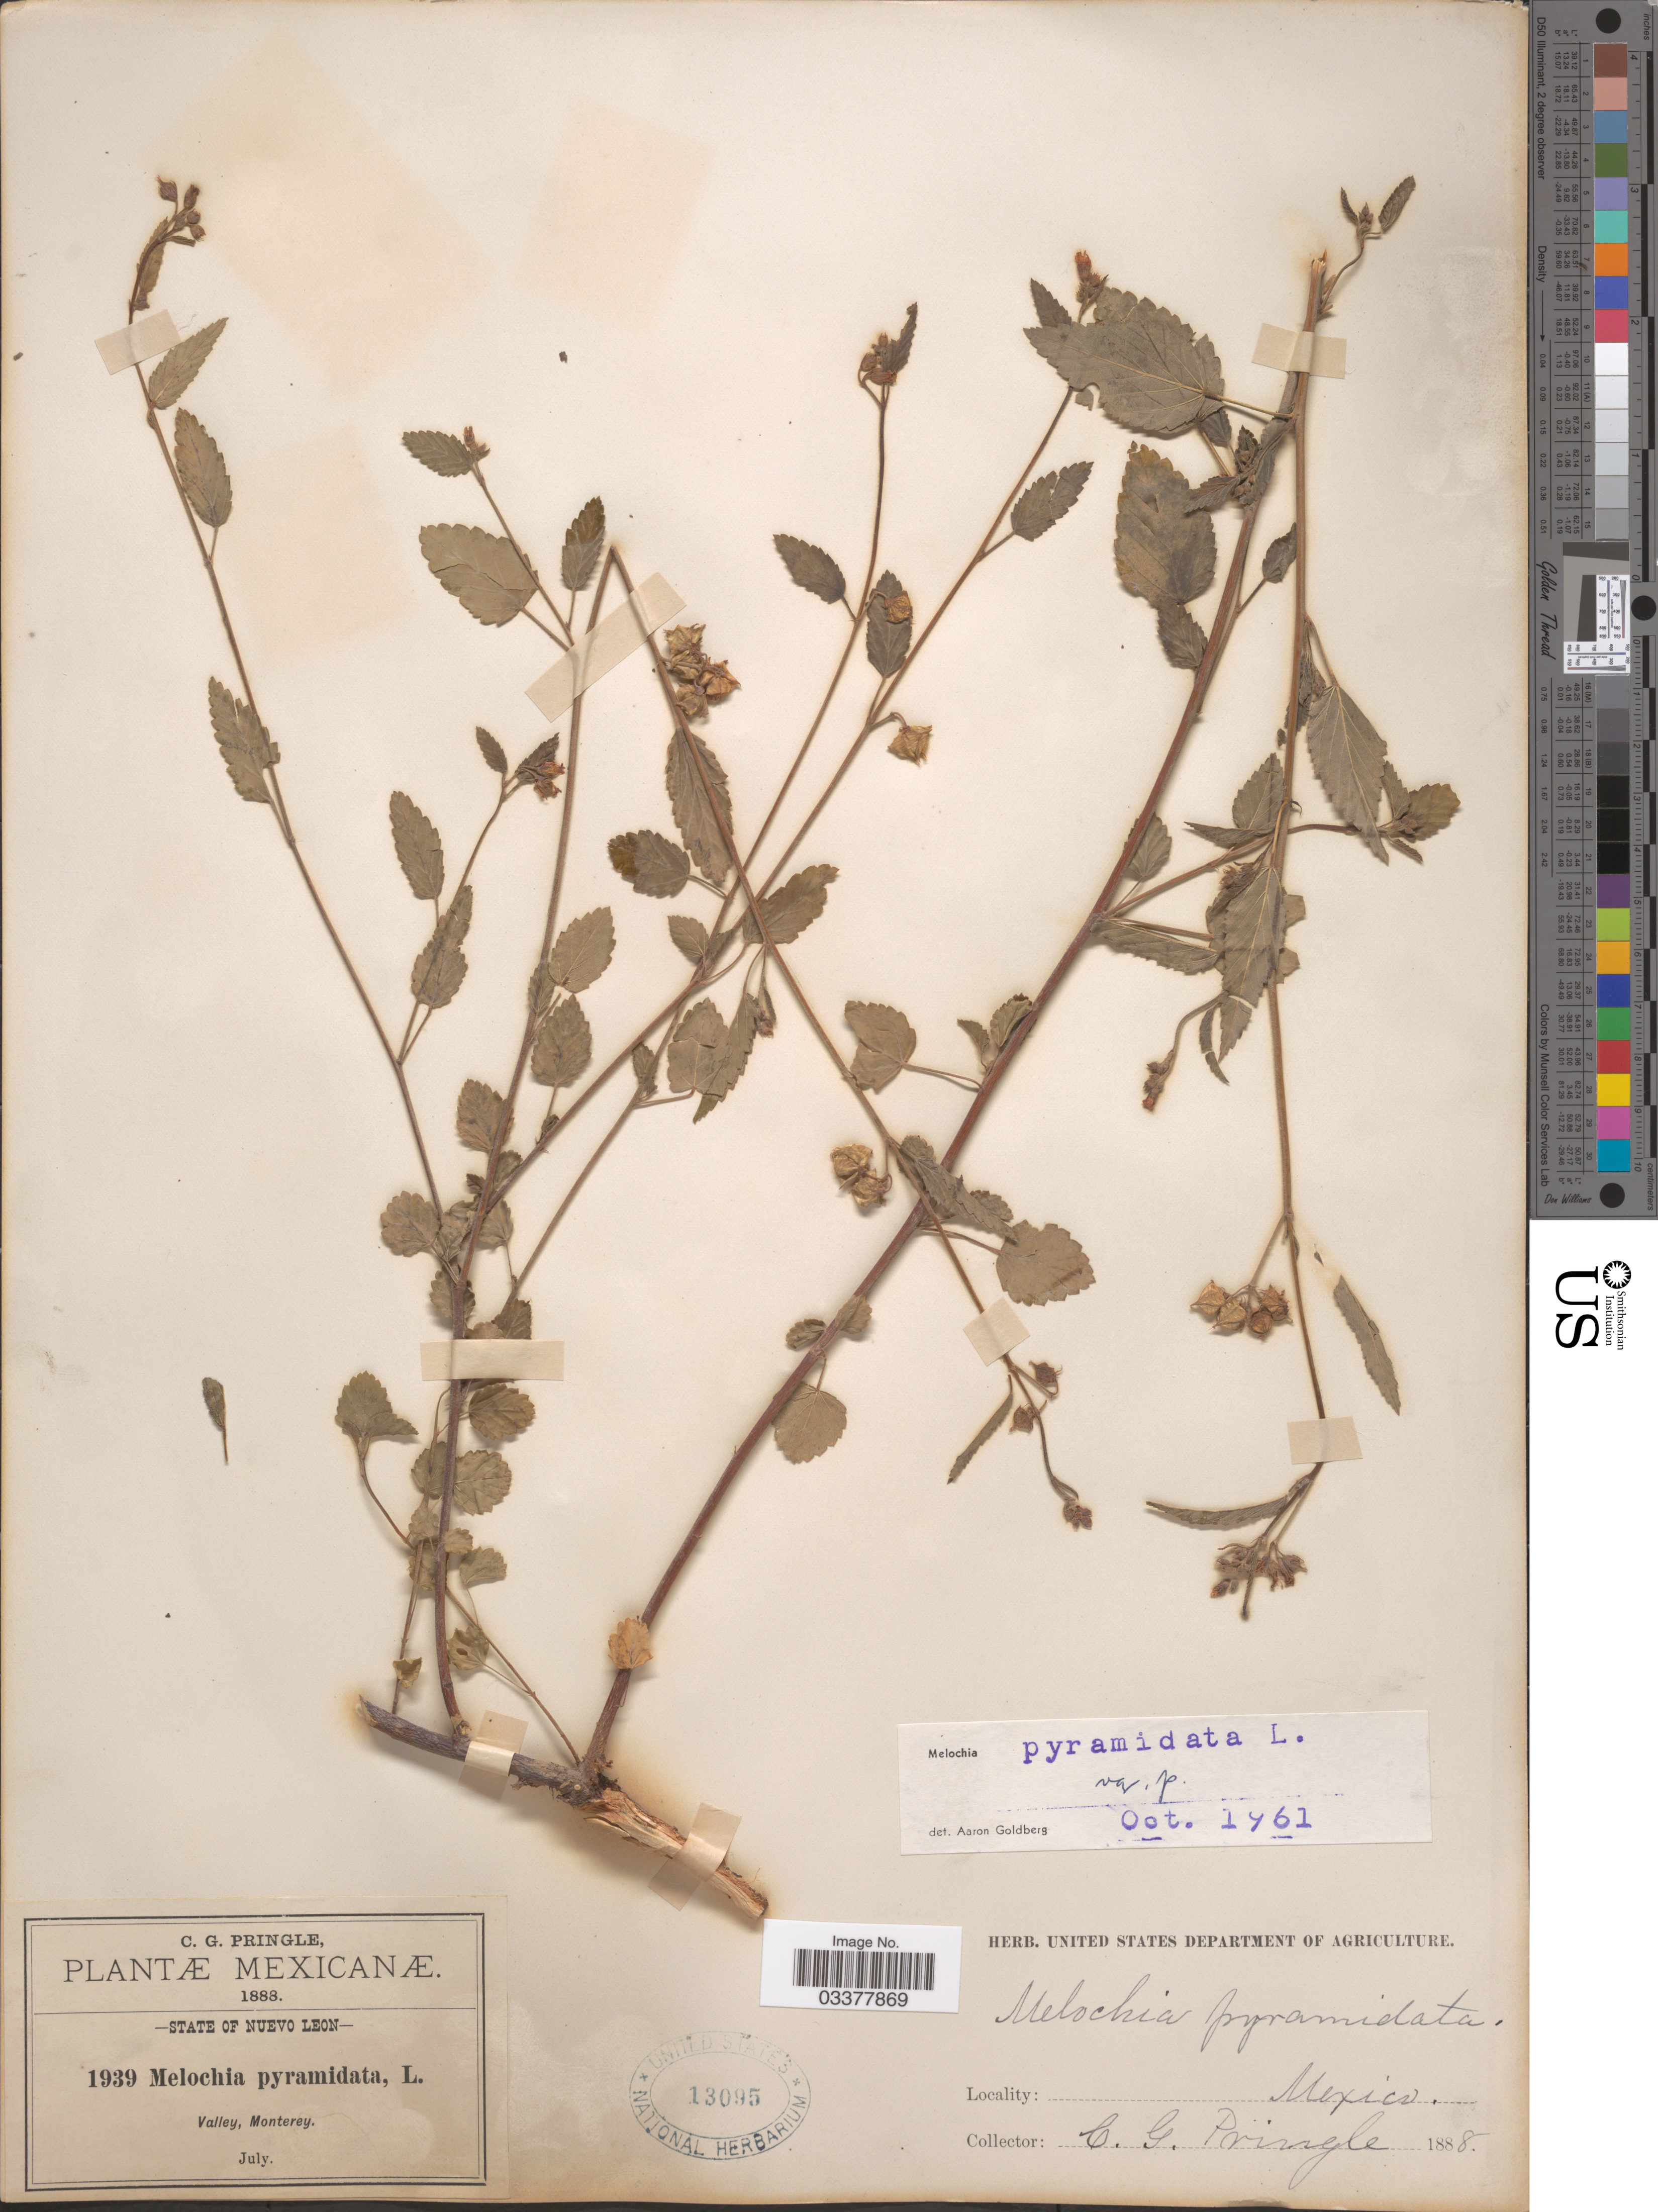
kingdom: Plantae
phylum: Tracheophyta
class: Magnoliopsida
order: Malvales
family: Malvaceae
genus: Melochia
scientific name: Melochia pyramidata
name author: L.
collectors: C. G. Pringle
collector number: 1939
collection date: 1888-07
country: Mexico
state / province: Nuevo León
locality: Valley, Monterey.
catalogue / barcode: US 13095